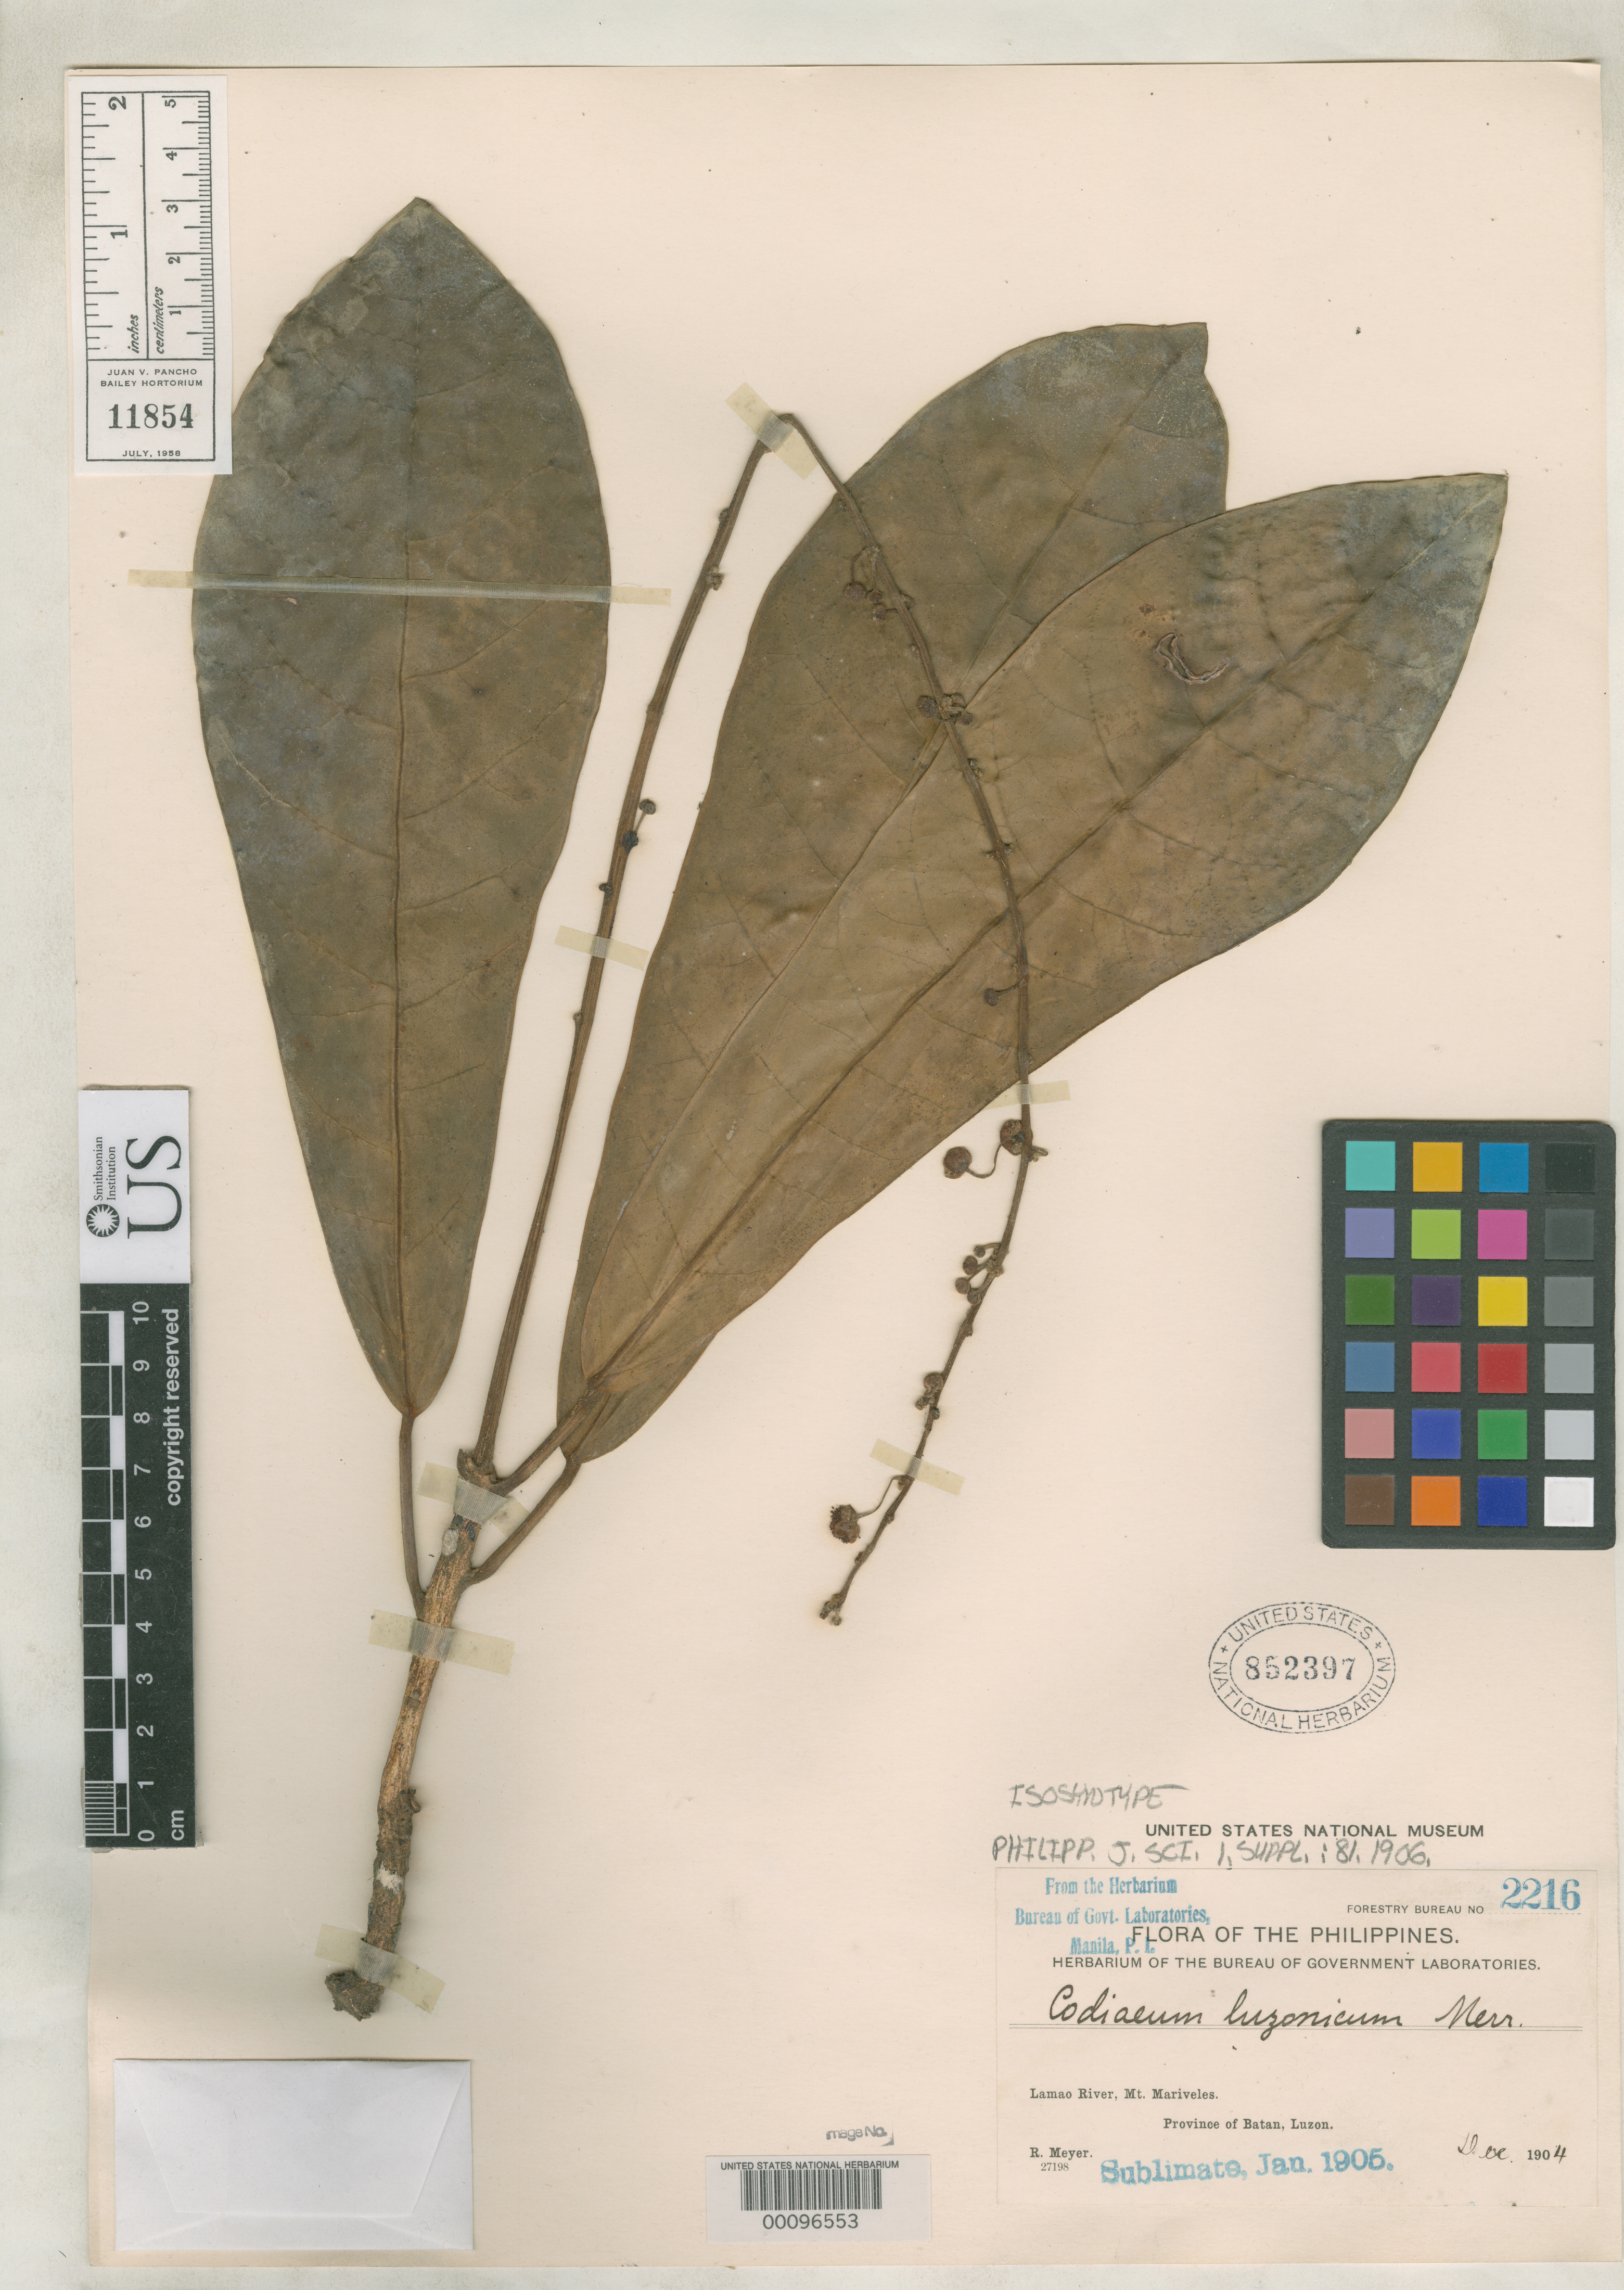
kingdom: Plantae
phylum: Tracheophyta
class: Magnoliopsida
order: Malpighiales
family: Euphorbiaceae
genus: Codiaeum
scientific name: Codiaeum luzonicum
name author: Merr.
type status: Isosyntype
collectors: R. Meyer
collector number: For. Bur. 2216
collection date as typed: Dec 1904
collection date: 1904-12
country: Philippines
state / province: Central Luzon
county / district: Bataan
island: Luzon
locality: Lamao River, Mt. Marivales.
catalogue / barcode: US 852397